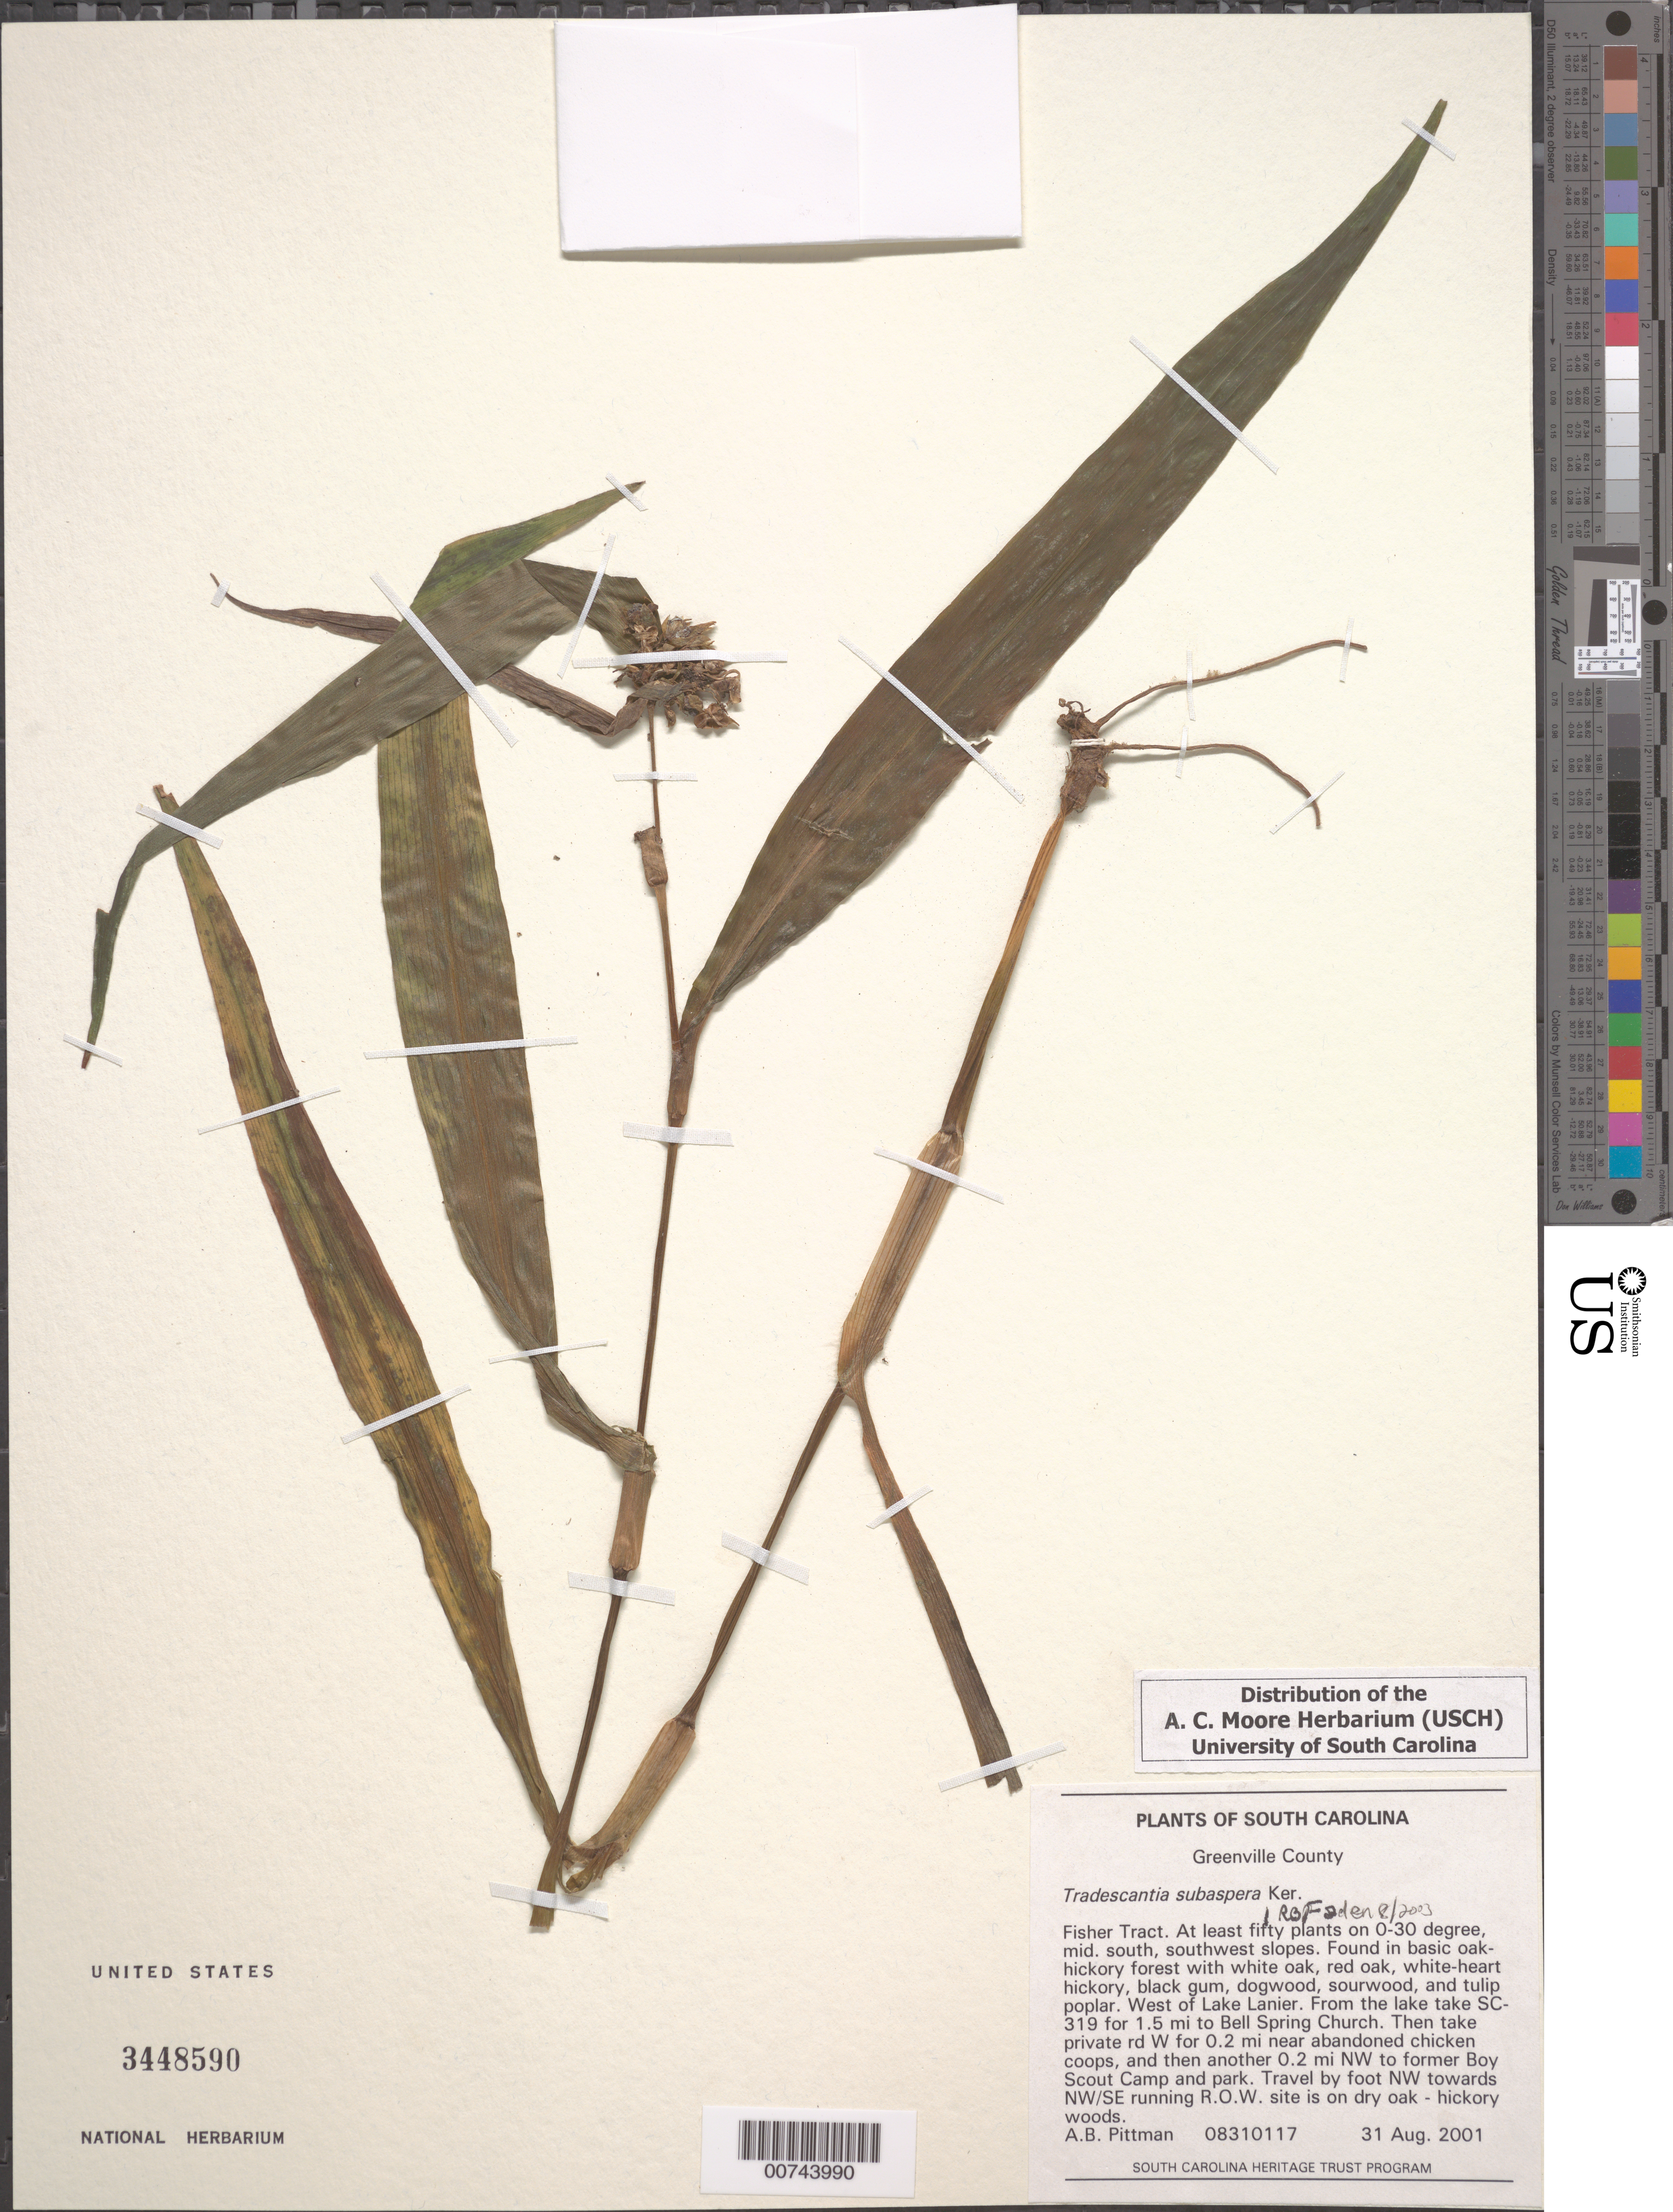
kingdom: Plantae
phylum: Tracheophyta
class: Liliopsida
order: Commelinales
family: Commelinaceae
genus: Tradescantia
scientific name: Tradescantia subaspera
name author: Ker Gawl.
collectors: A. B. Pittman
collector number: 08310117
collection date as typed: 31 Aug 2001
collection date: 2001-08-31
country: United States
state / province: South Carolina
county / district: Greenville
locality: W of Lake Lanier, past Bell Spring Church.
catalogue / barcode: US 3448590